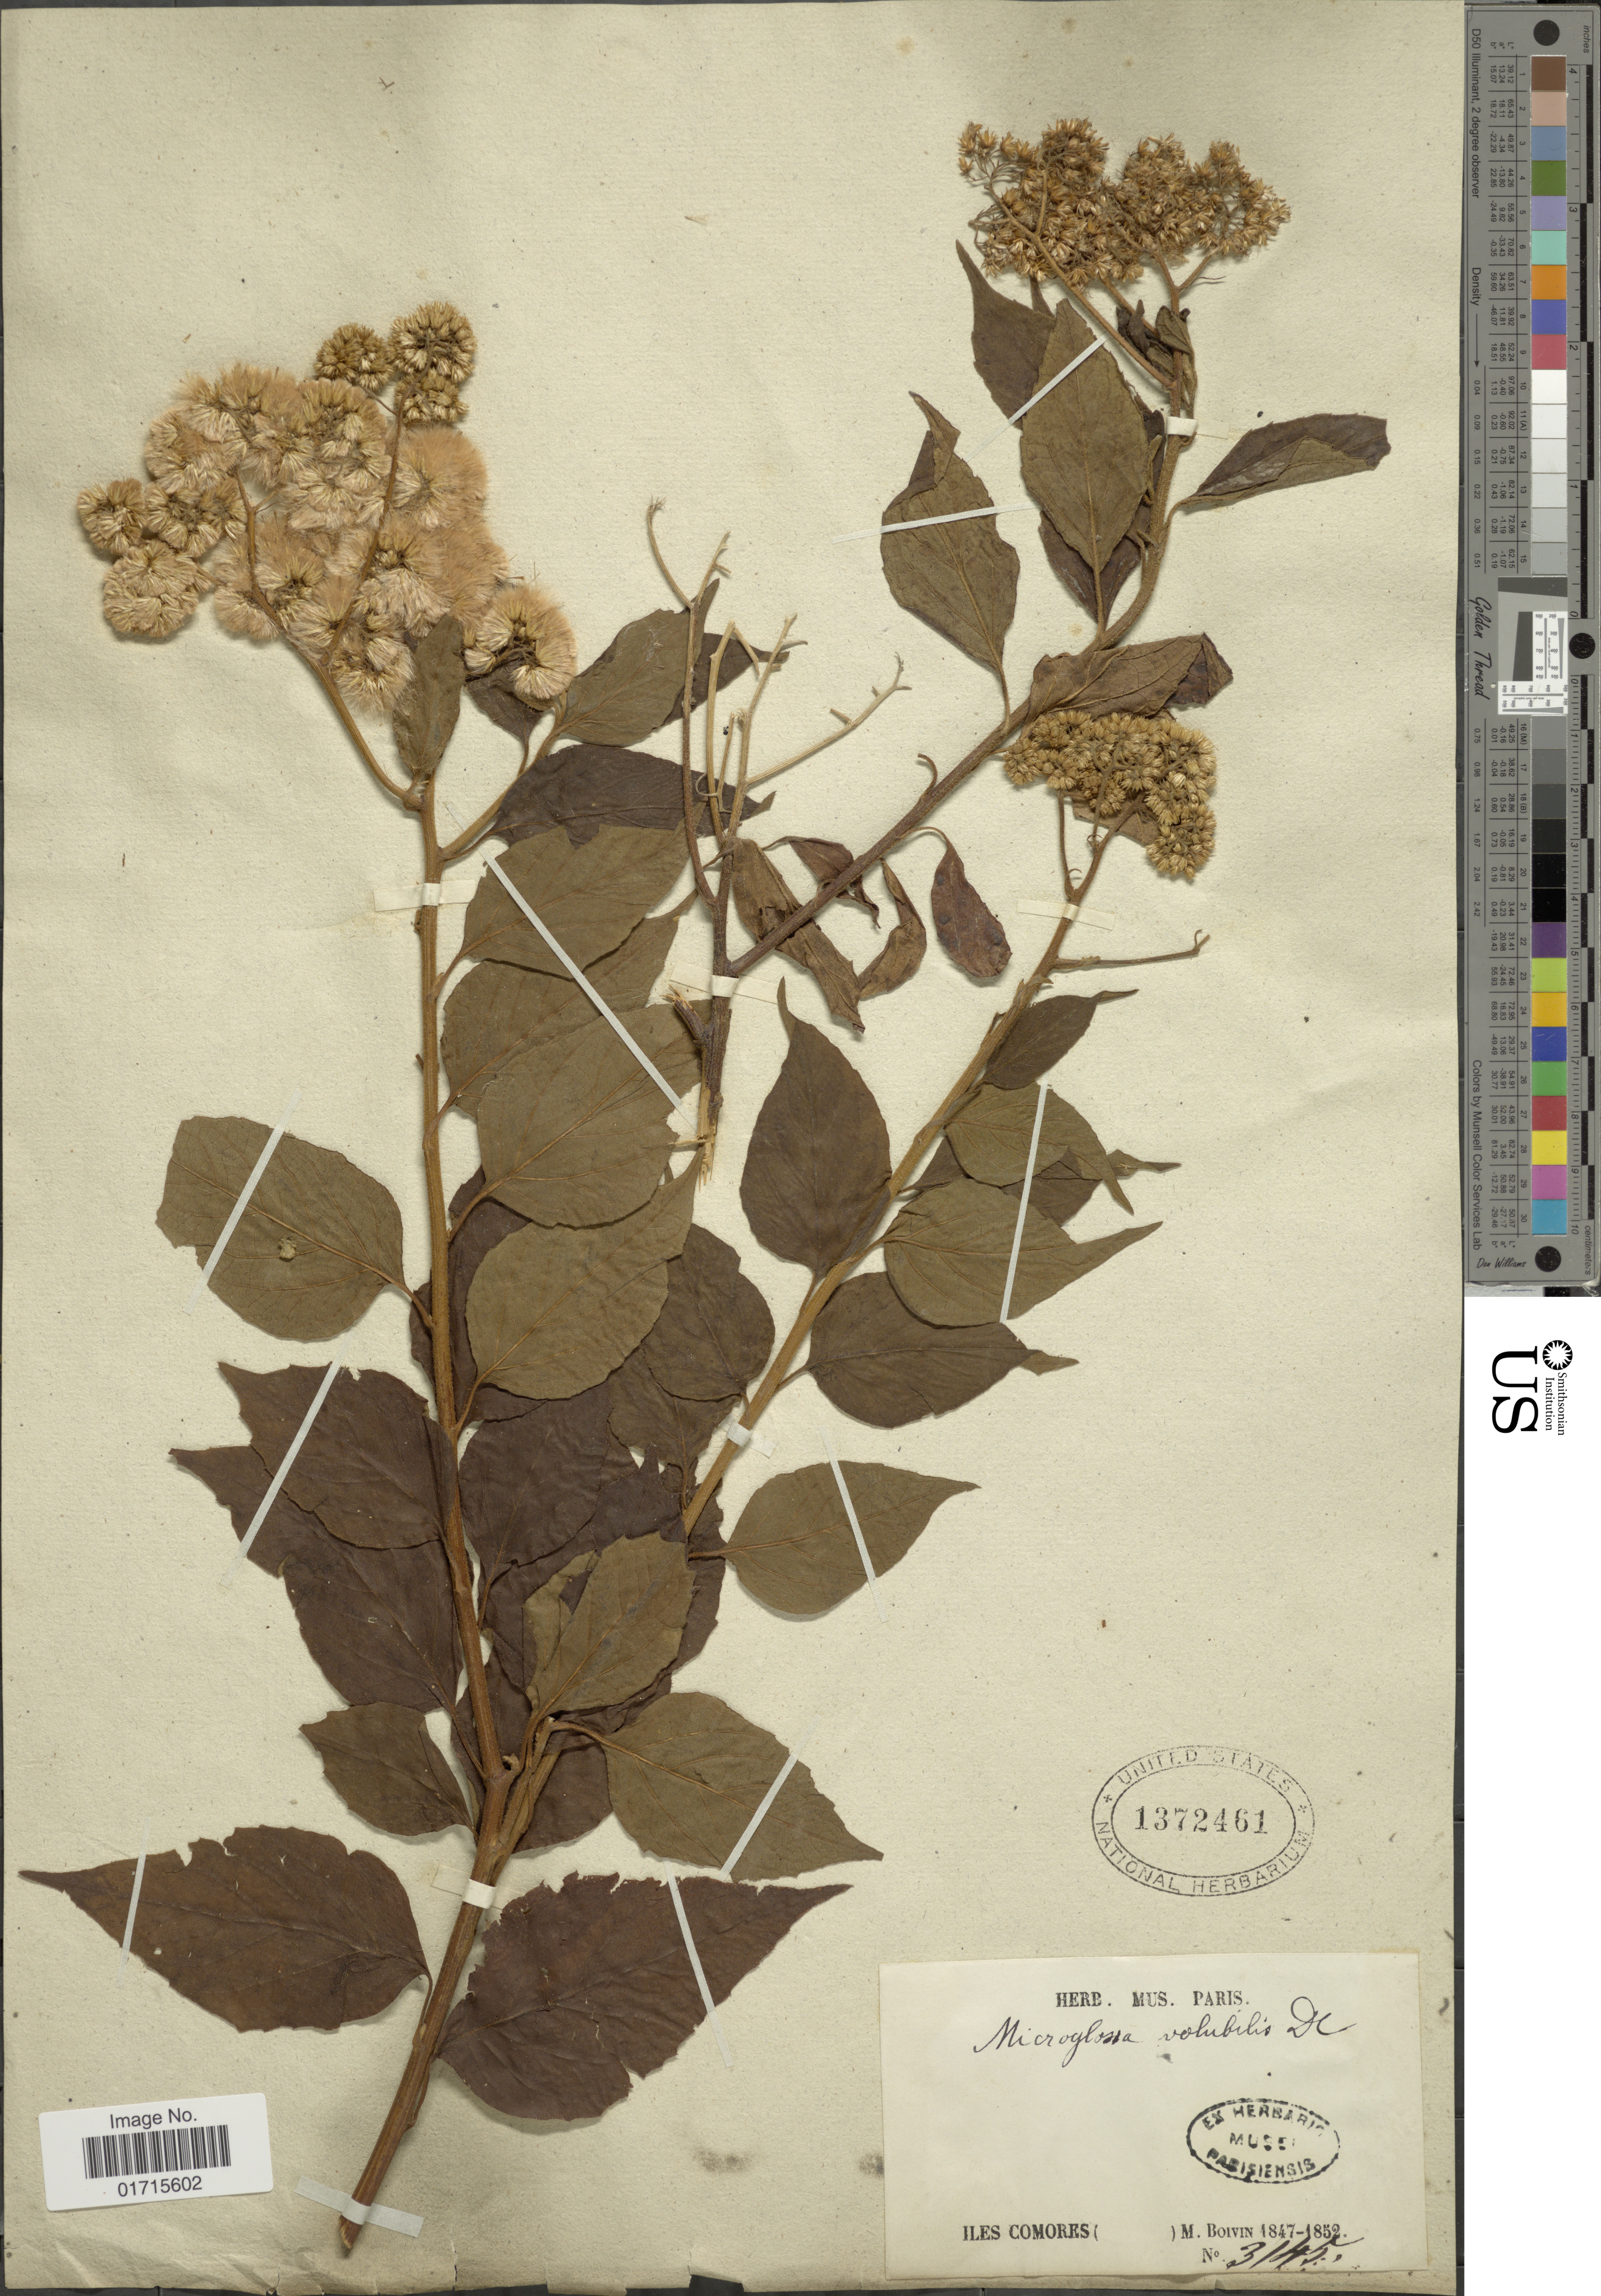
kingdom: Plantae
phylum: Tracheophyta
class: Magnoliopsida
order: Asterales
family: Asteraceae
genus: Microglossa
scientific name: Microglossa volubilis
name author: DC.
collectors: M. Boivin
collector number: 3145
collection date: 1847/1852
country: Comoros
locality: Iles Comores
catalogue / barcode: US 1372461